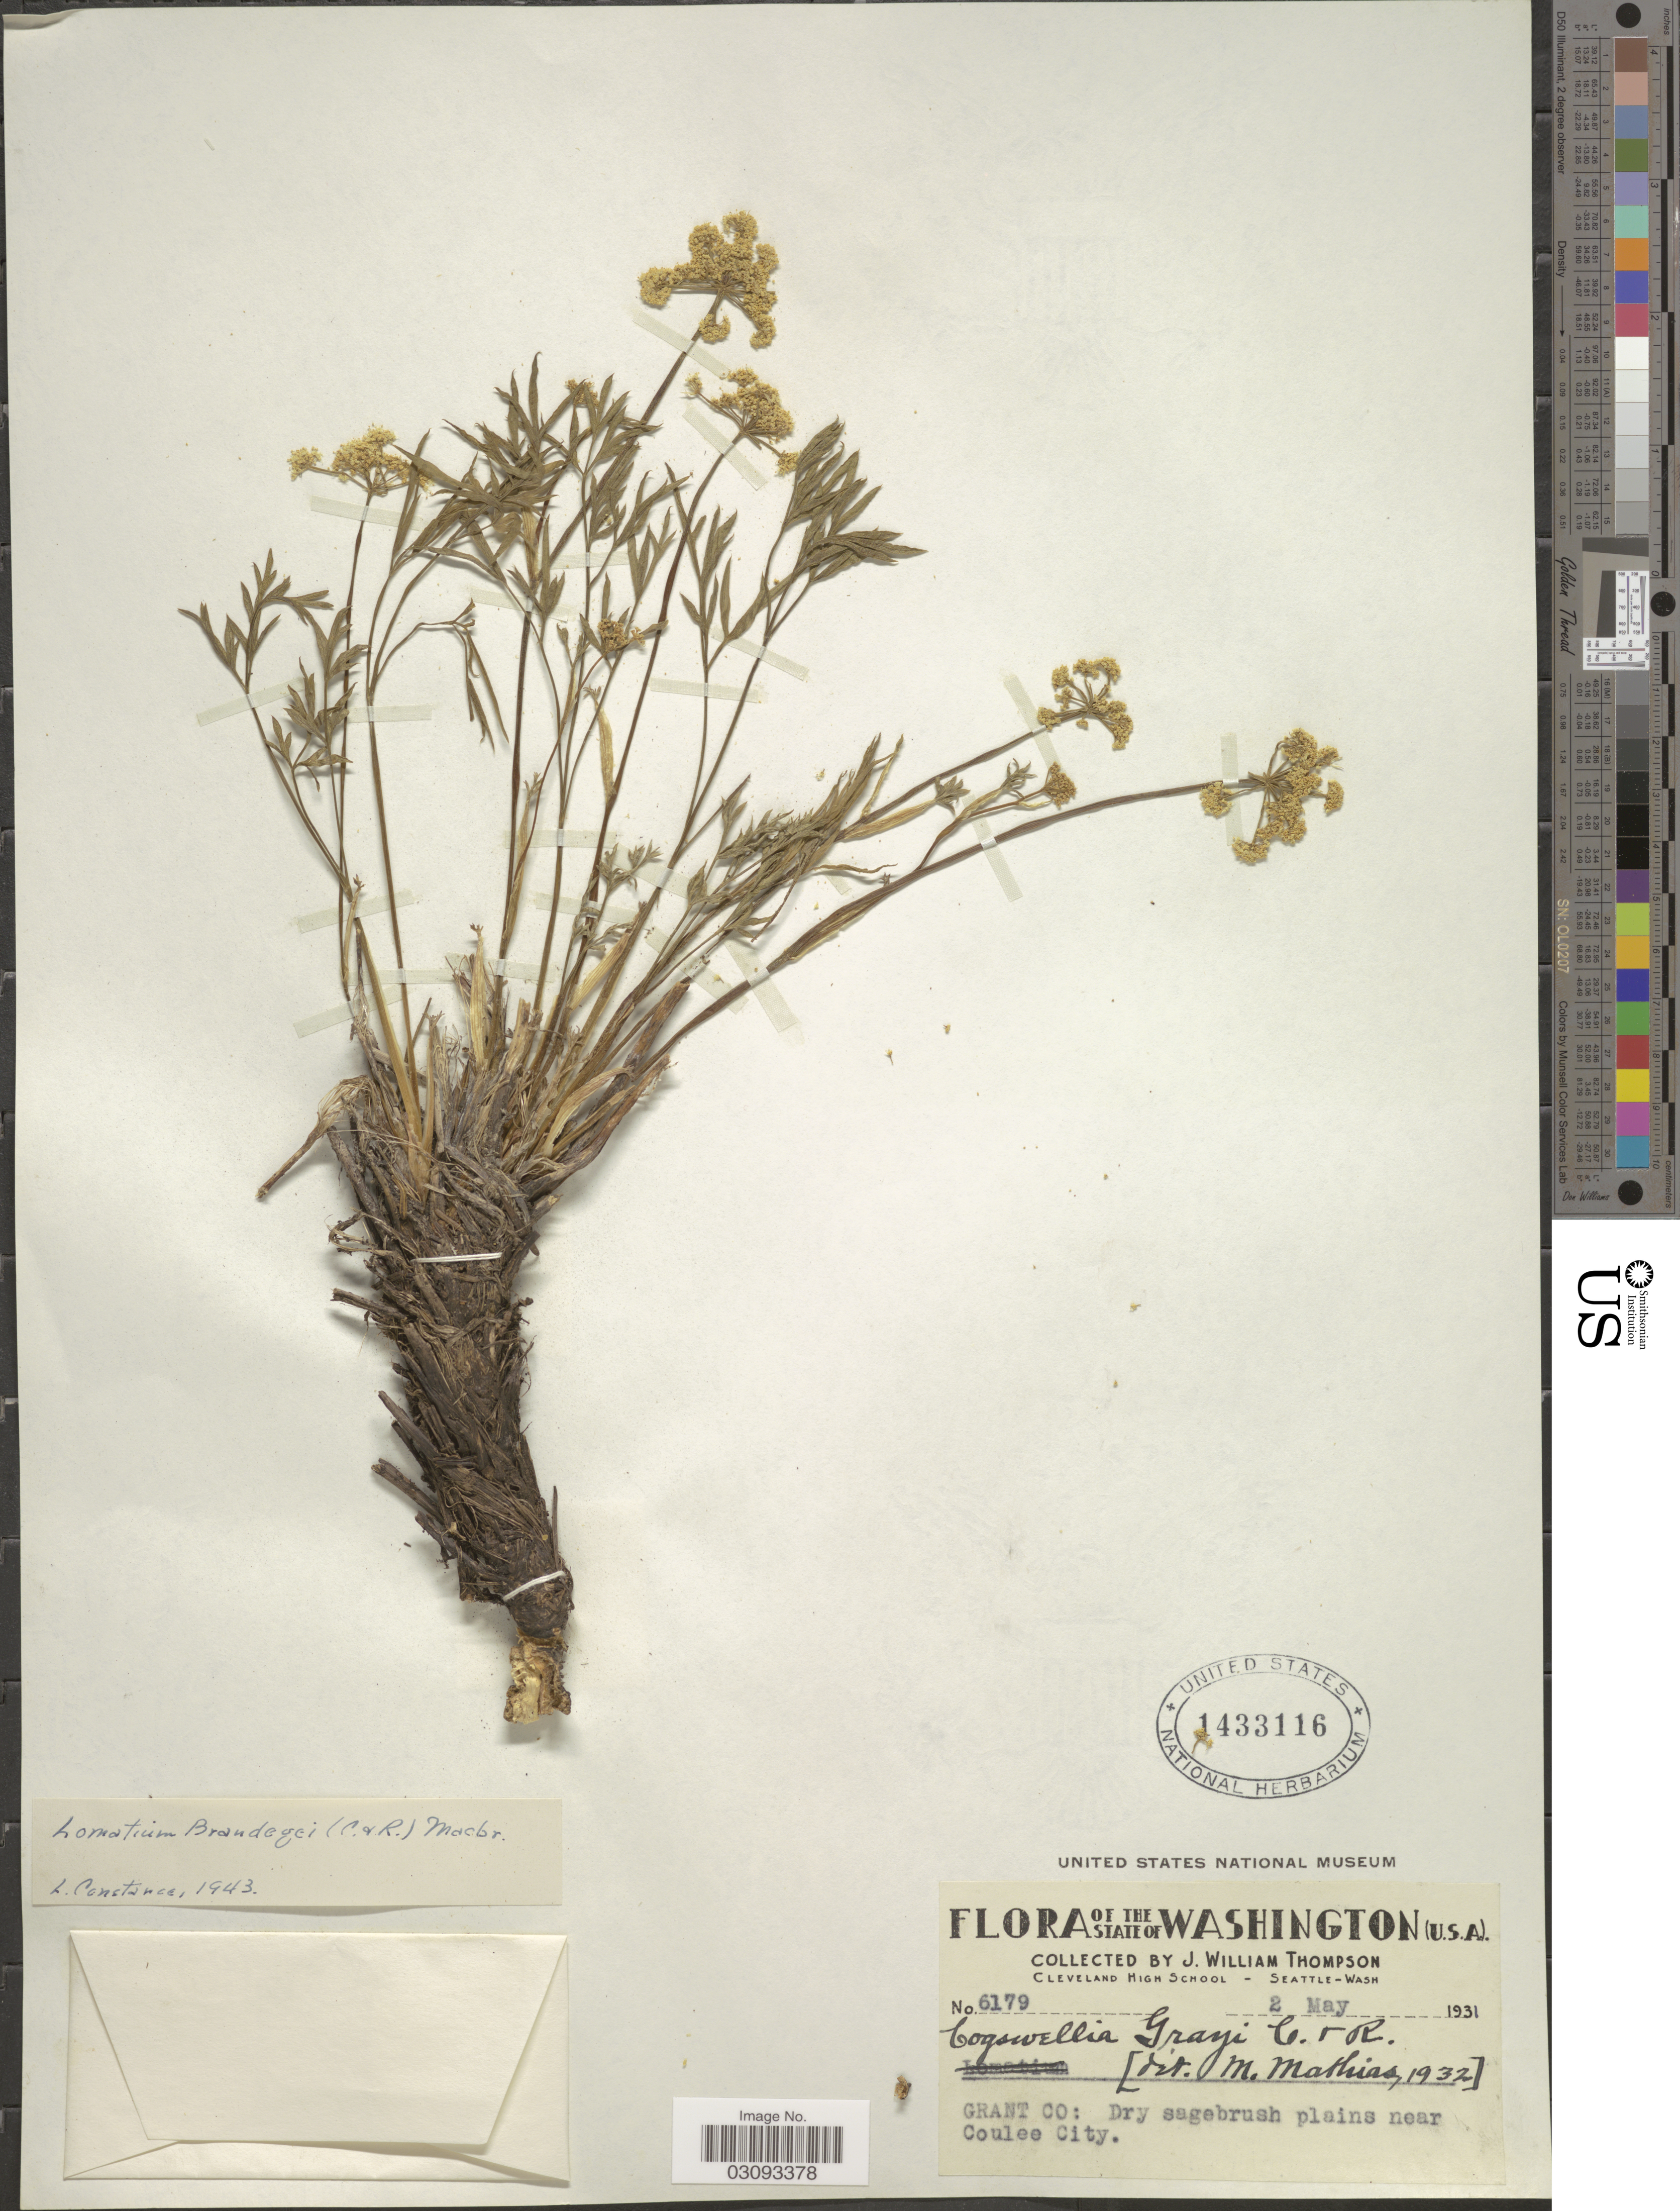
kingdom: Plantae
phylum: Tracheophyta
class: Magnoliopsida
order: Apiales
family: Apiaceae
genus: Lomatium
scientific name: Lomatium brandegeei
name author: (J.M. Coult. & Rose) J.F. Macbr.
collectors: J. W. Thompson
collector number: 6179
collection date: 1931-05-02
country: United States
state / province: Washington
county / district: Grant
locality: Grant Co: Dry sagebrush plains near Coulee City.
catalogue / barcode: US 1433116